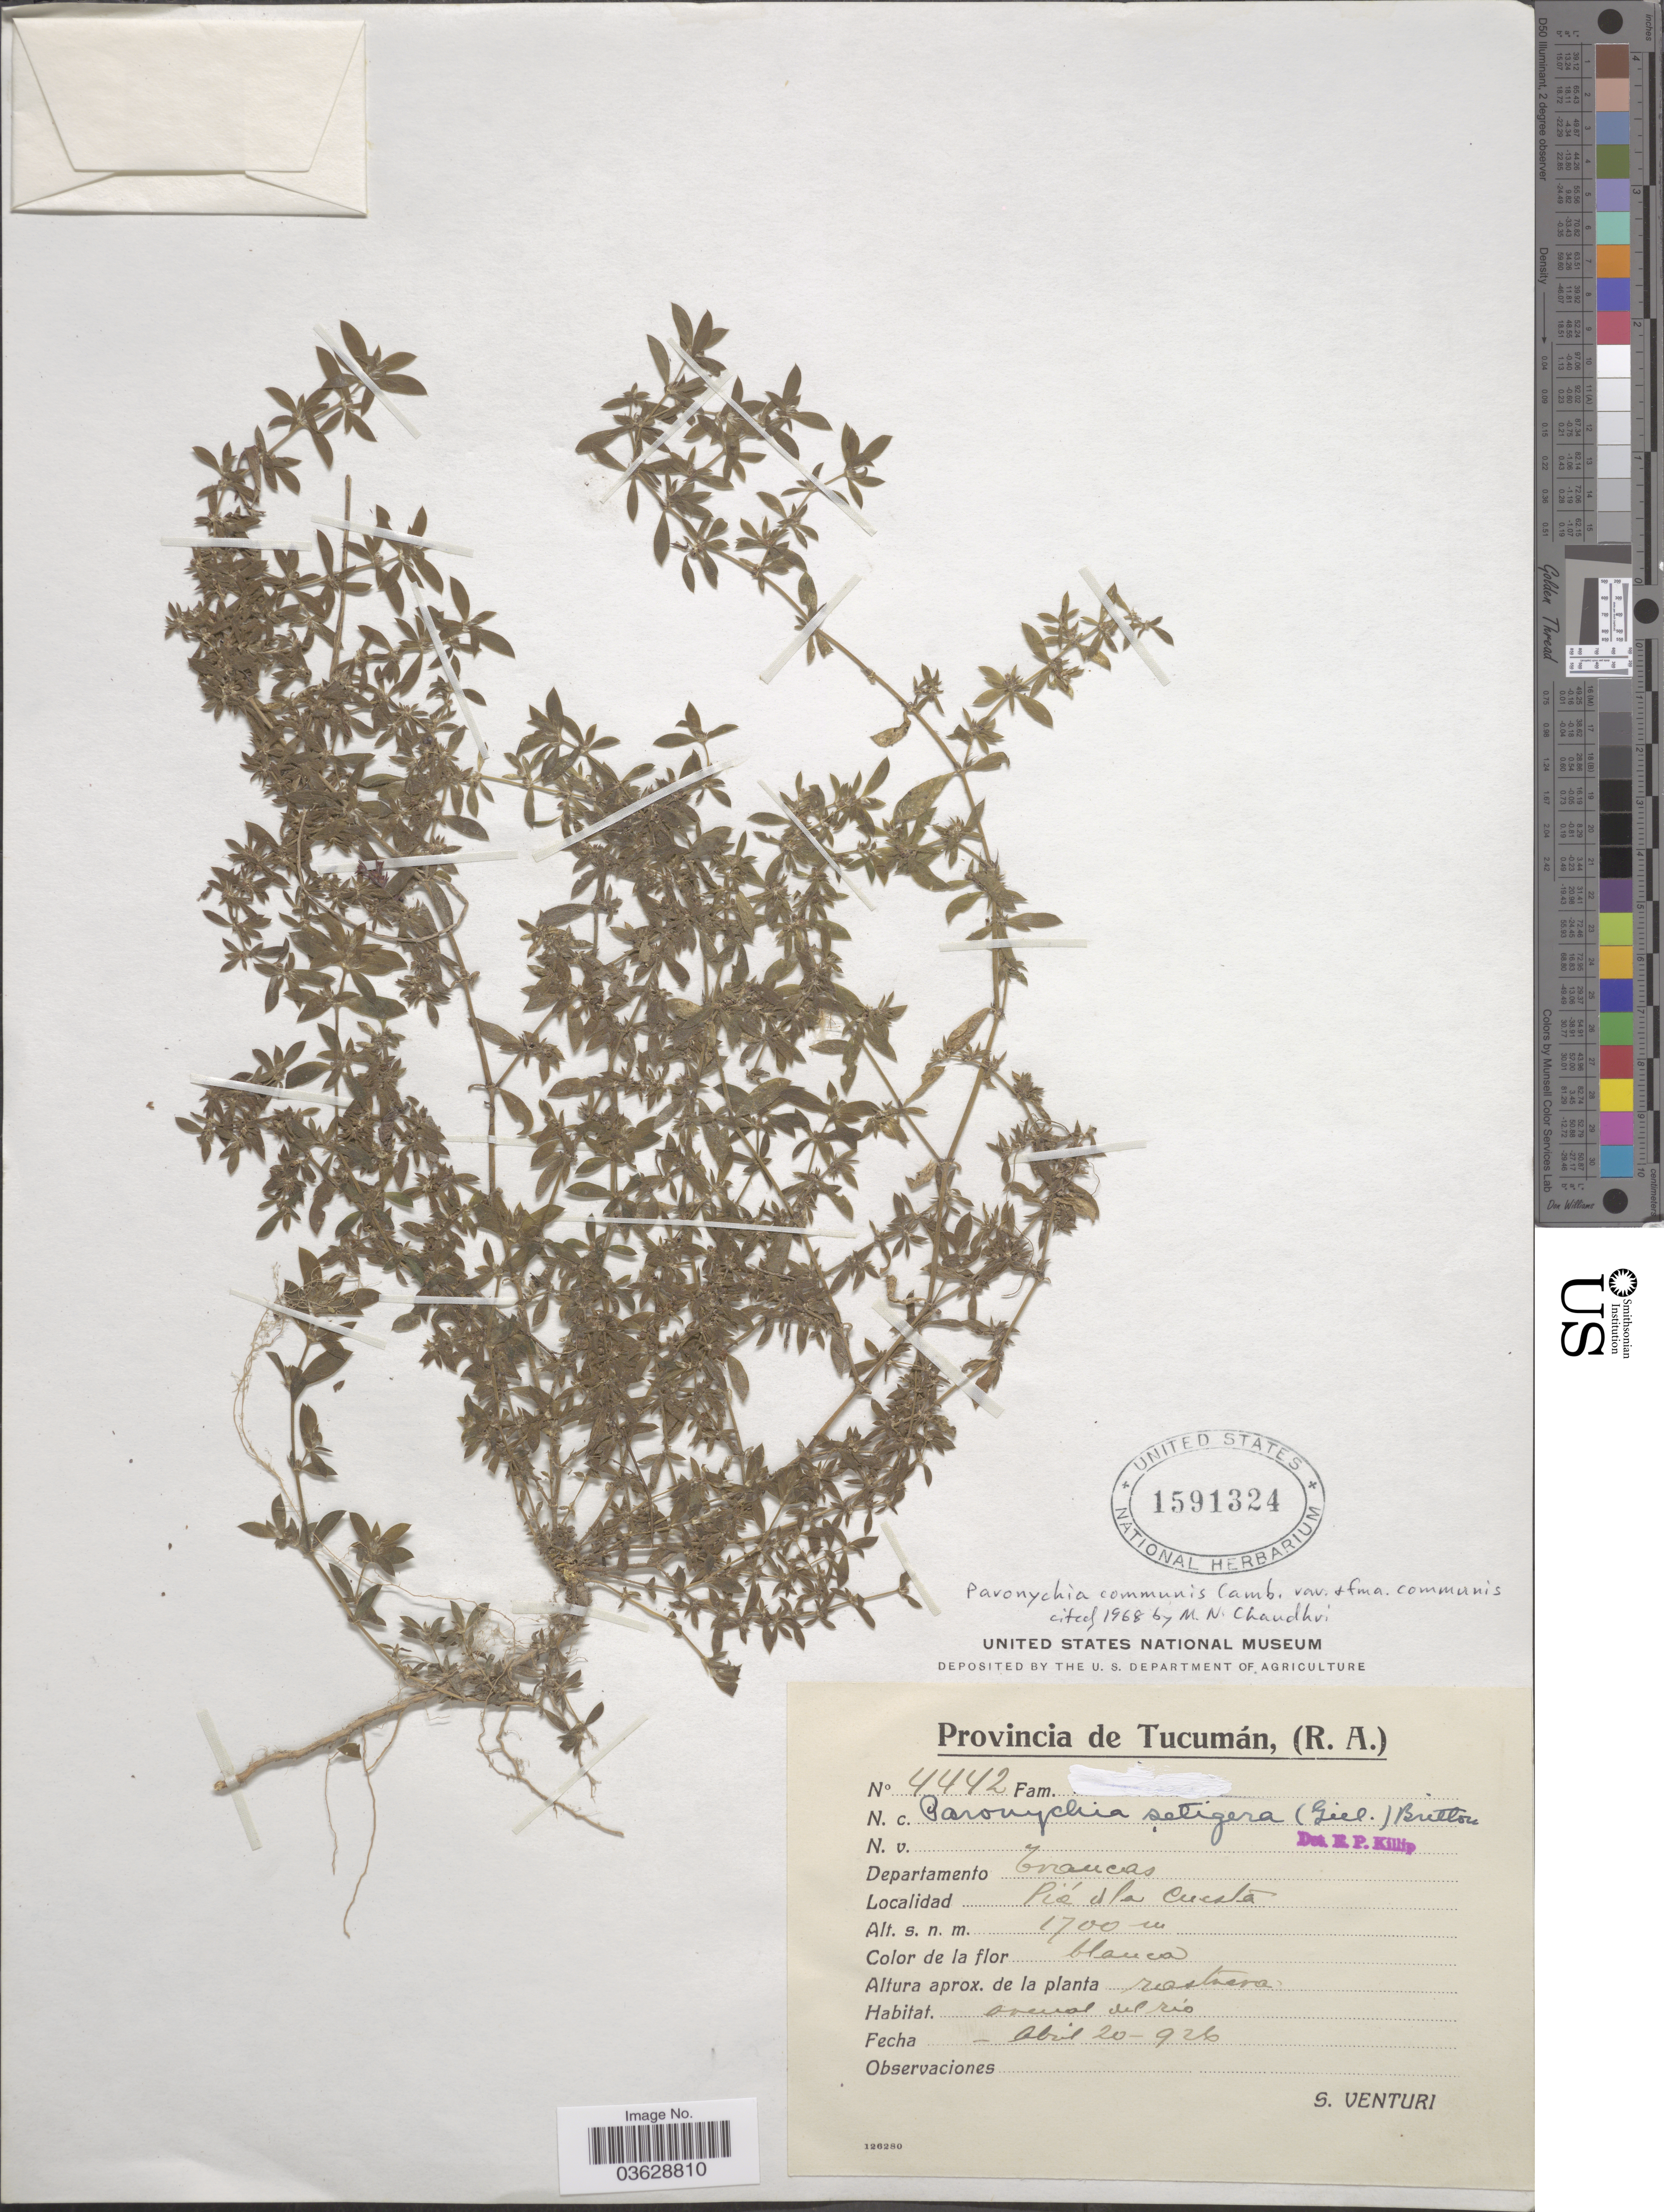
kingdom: Plantae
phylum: Tracheophyta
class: Magnoliopsida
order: Caryophyllales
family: Caryophyllaceae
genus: Paronychia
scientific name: Paronychia communis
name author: Cambess.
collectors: S. Venturi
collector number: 4442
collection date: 1926-04-20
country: Argentina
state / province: Tucuman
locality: Departamento Trancas. Pie de la Cuesta.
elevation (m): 1700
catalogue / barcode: US 1591324